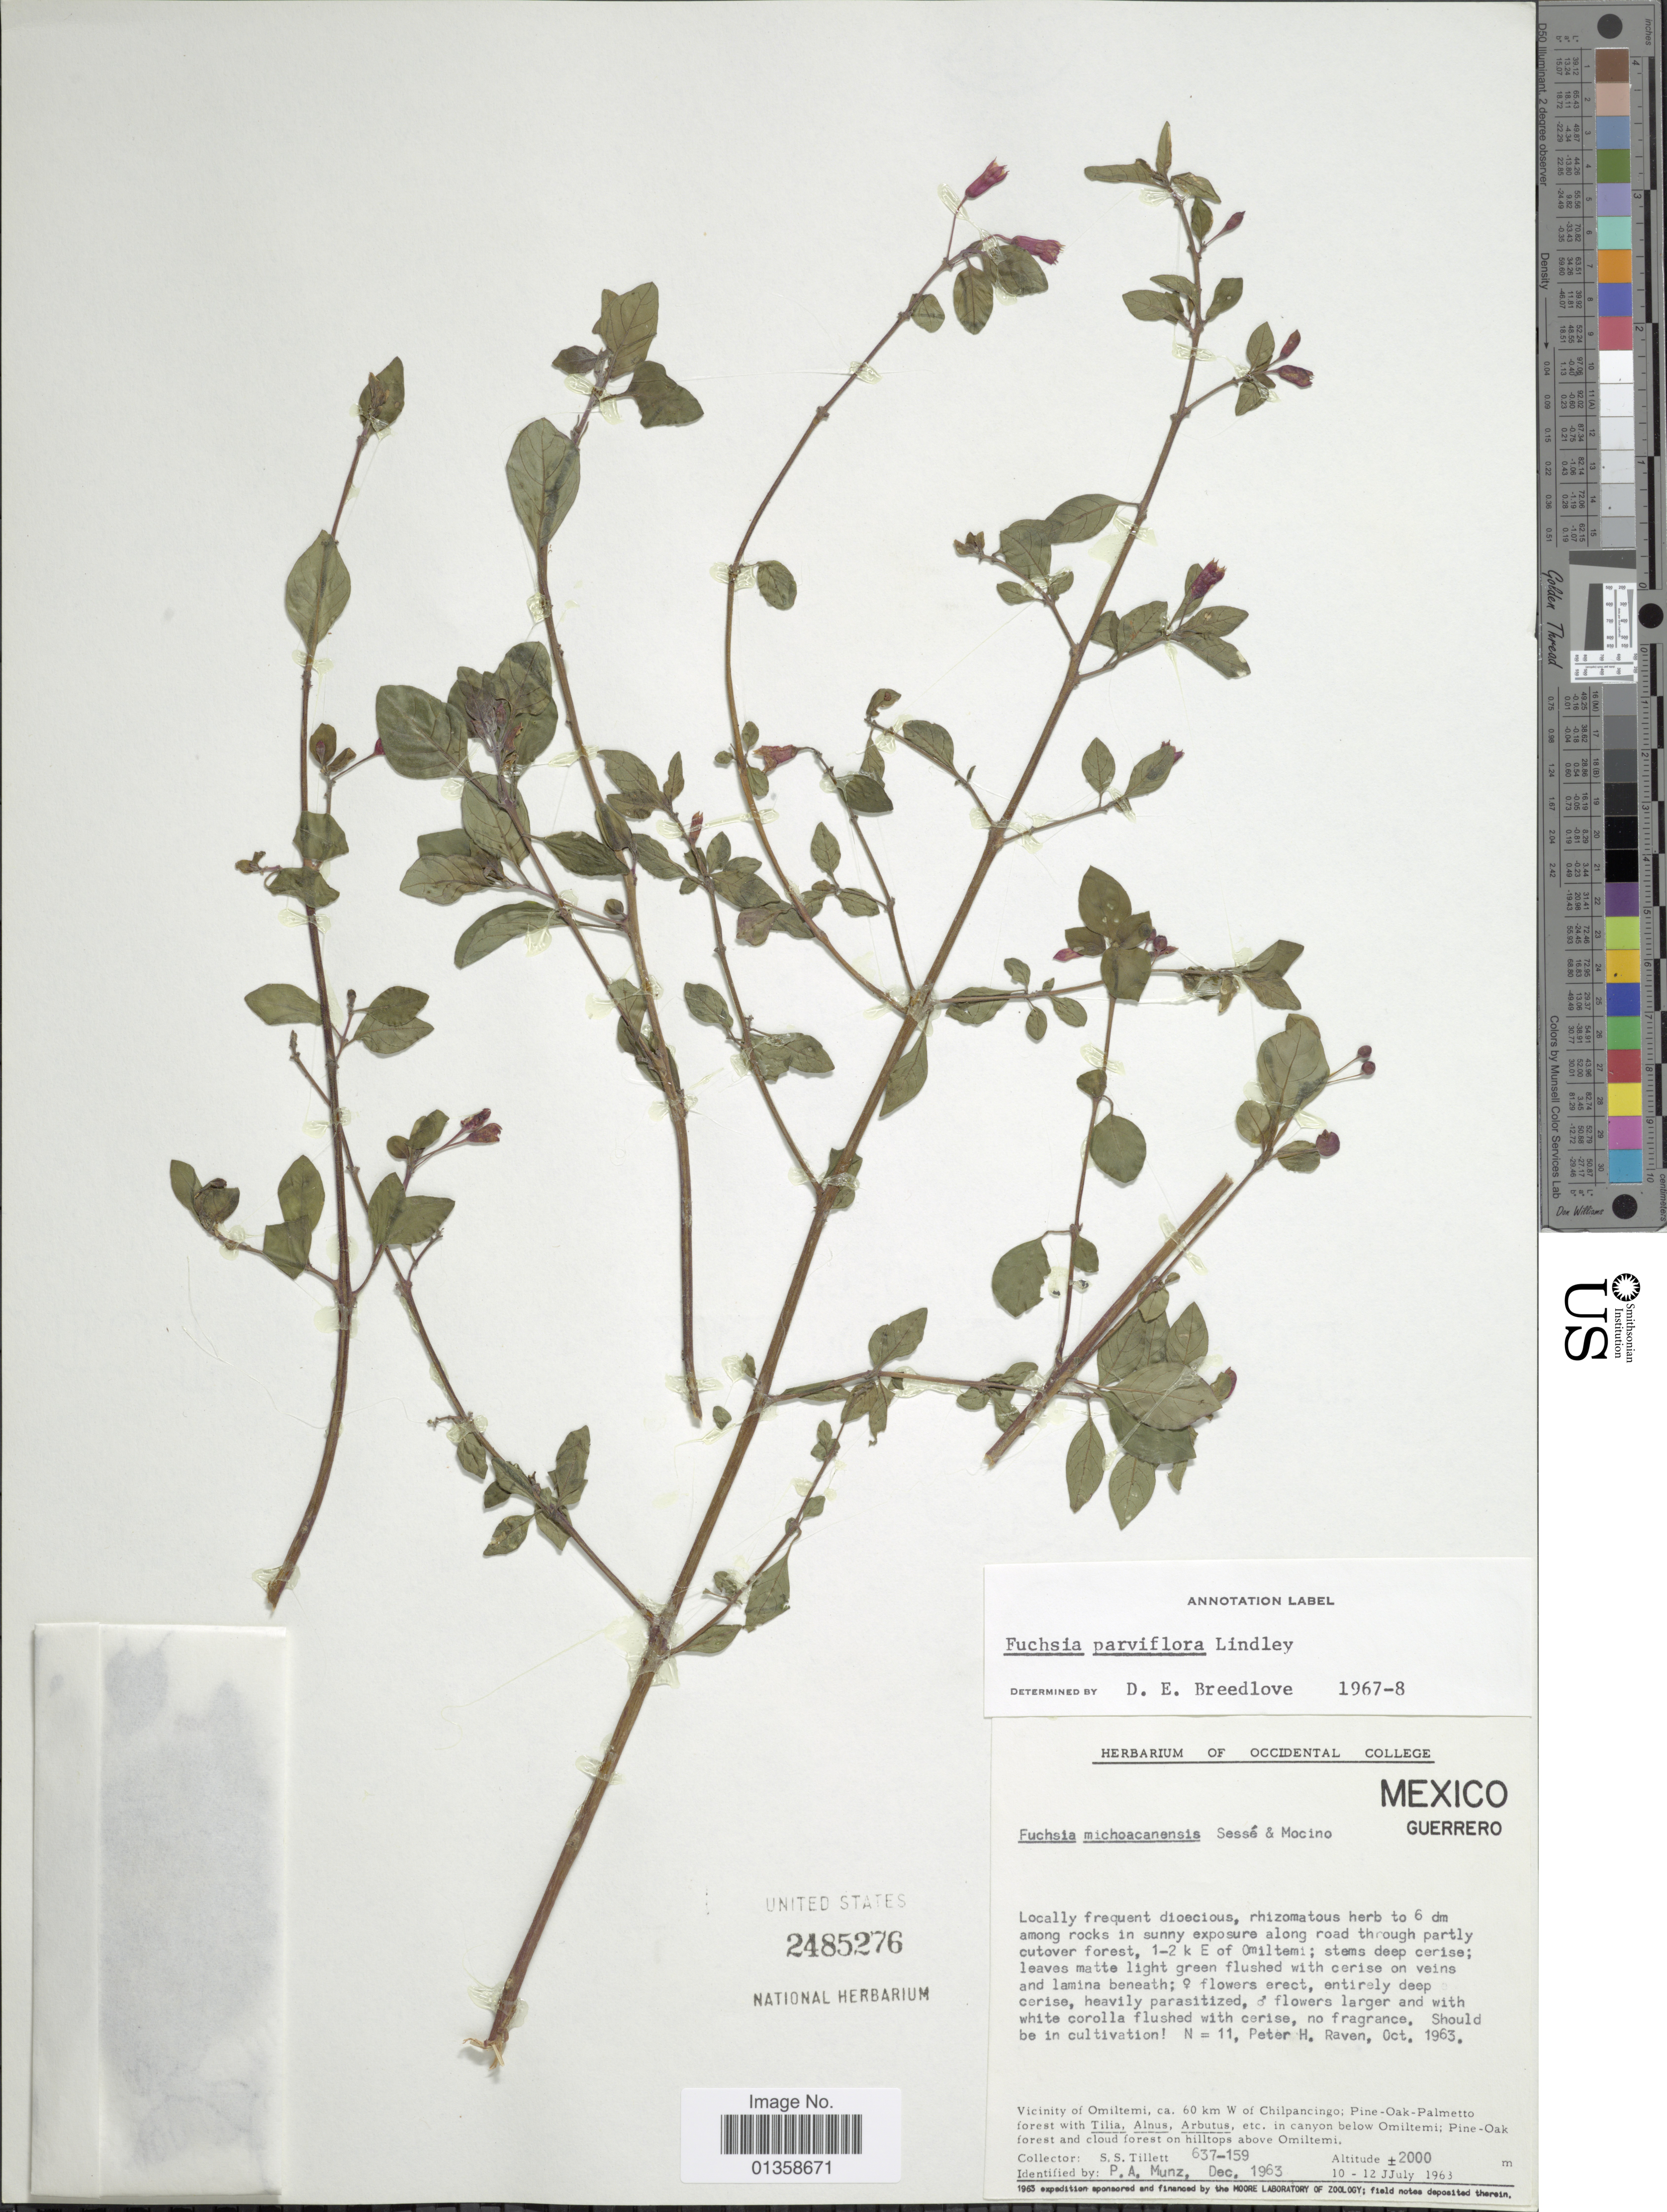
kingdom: Plantae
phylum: Tracheophyta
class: Magnoliopsida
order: Myrtales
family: Onagraceae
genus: Fuchsia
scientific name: Fuchsia cylindracea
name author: Lindl.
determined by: Wagner, W. L., (BOT), Smithsonian Institution - National Museum of Natural History (UNITED STATES)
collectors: S. S. Tillett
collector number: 637-159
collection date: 1963-07-10/1963-07-12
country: Mexico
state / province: Guerrero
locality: Vicinity of Omiltemi, ca. 60 km W of Chilpancingo; Pine-Oak-Palmetto forest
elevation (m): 2000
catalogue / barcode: US 2485276